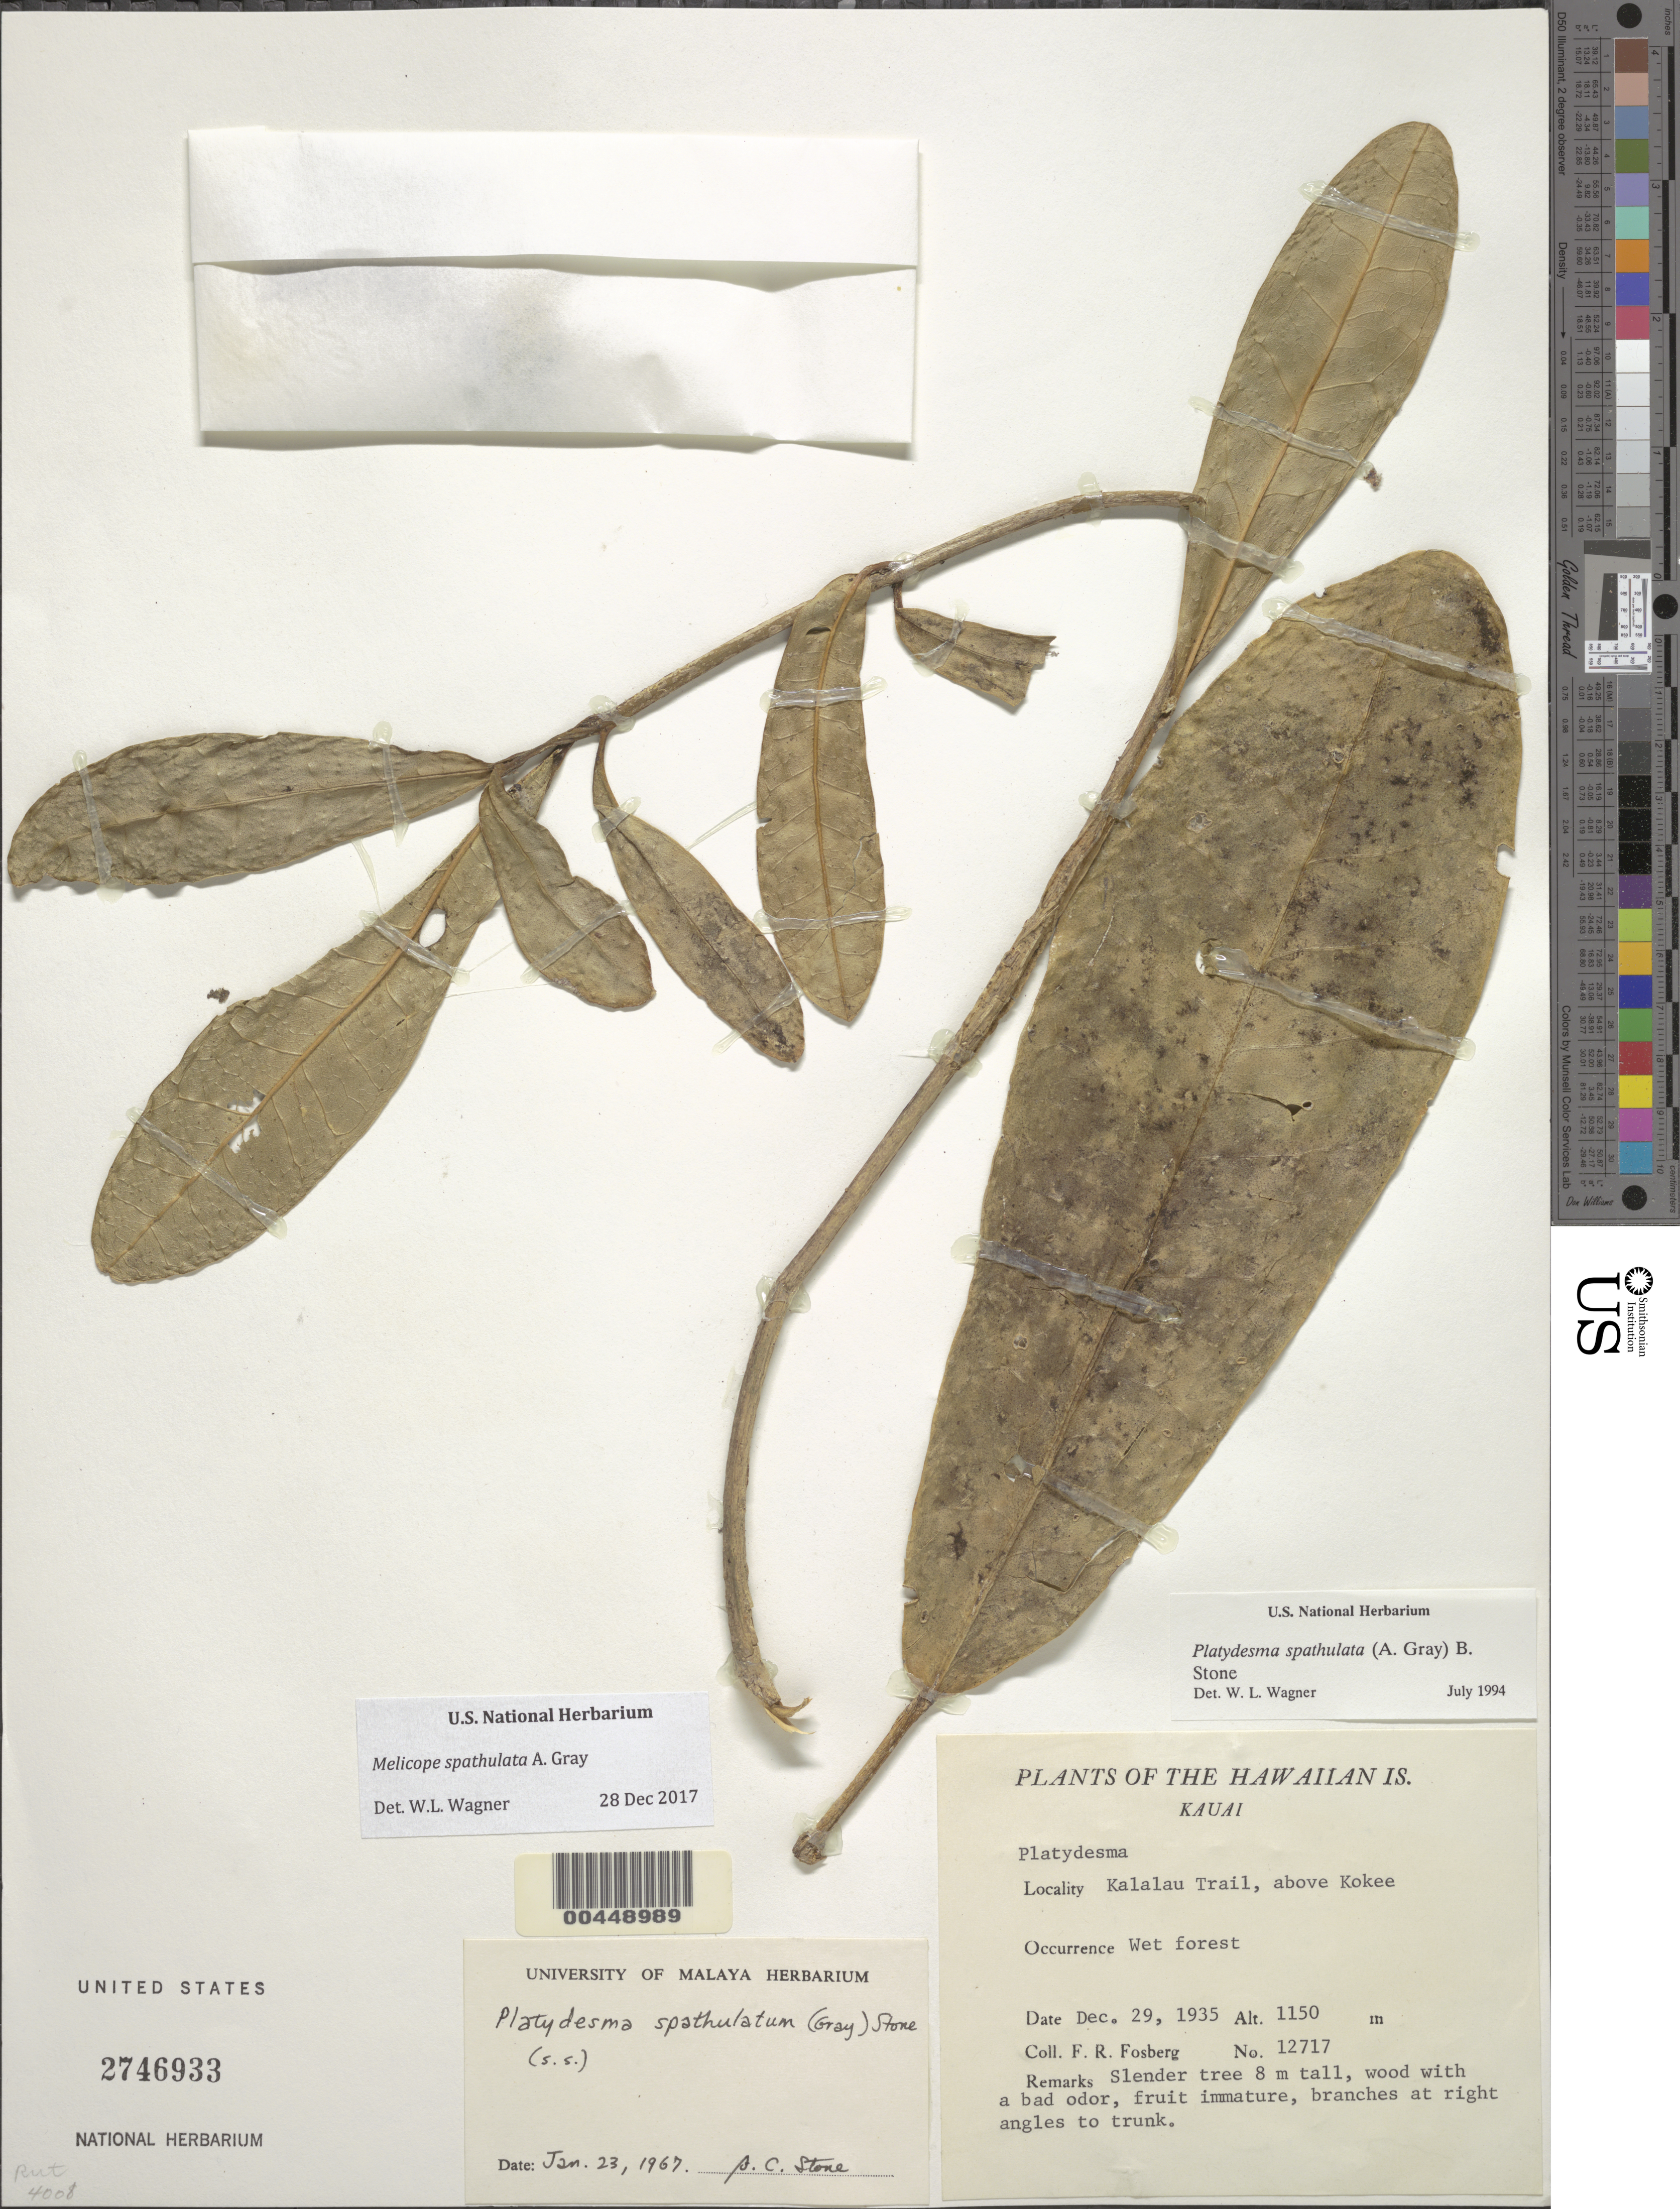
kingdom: Plantae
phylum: Tracheophyta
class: Magnoliopsida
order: Sapindales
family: Rutaceae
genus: Melicope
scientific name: Melicope spathulata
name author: A. Gray in Wilkes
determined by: Wagner, W. L., (BOT), Smithsonian Institution - National Museum of Natural History (UNITED STATES)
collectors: F. R. Fosberg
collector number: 12717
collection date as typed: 29 Dec 1935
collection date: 1935-12-29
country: United States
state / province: Hawaii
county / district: Kauai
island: Kaua'i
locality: Kalalau Trail, above Kokee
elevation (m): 1150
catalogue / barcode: US 2746933